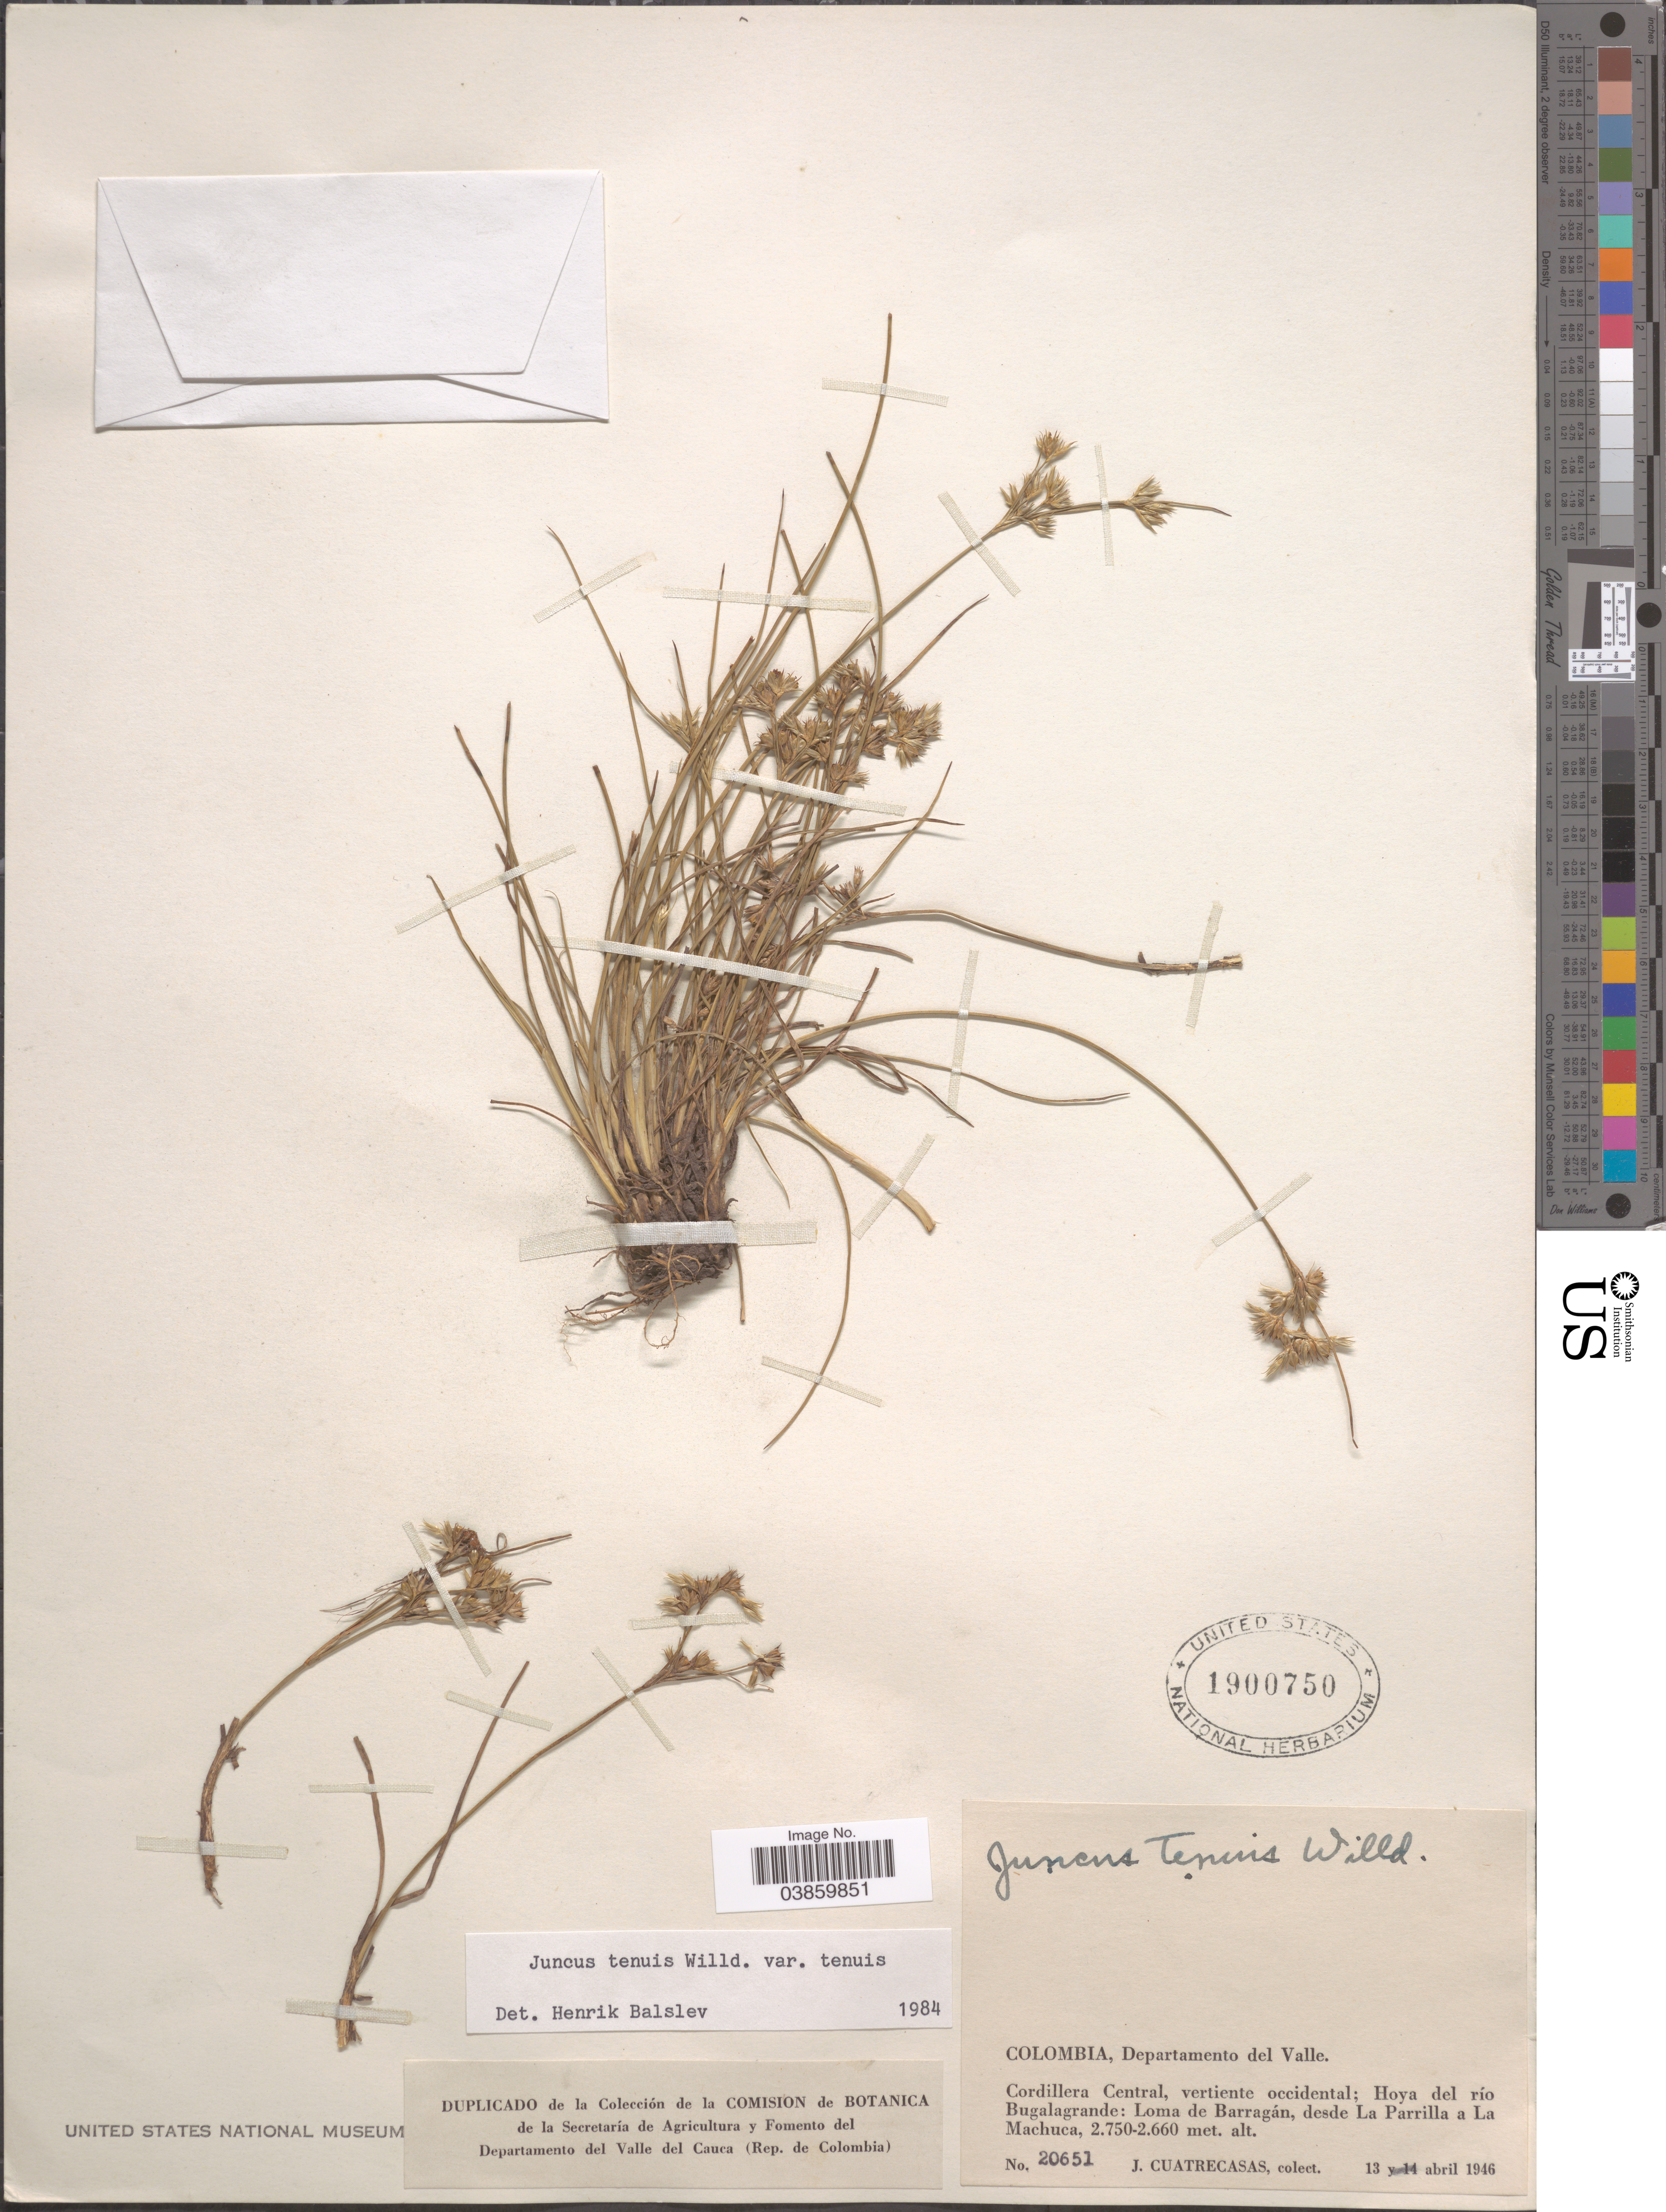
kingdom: Plantae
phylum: Tracheophyta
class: Liliopsida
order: Poales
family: Juncaceae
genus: Juncus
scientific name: Juncus tenuis var. tenuis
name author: Willd.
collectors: J. Cuatrecasas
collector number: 20651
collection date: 1946-04-13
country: Colombia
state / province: Valle del Cauca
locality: Departameno del Valle. Cordillera Central, vertiente occidental; Hoya del río Bugalagrande: Loma de Barragán, desde La Parrilla a La Machuca.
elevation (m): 2660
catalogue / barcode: US 1900750